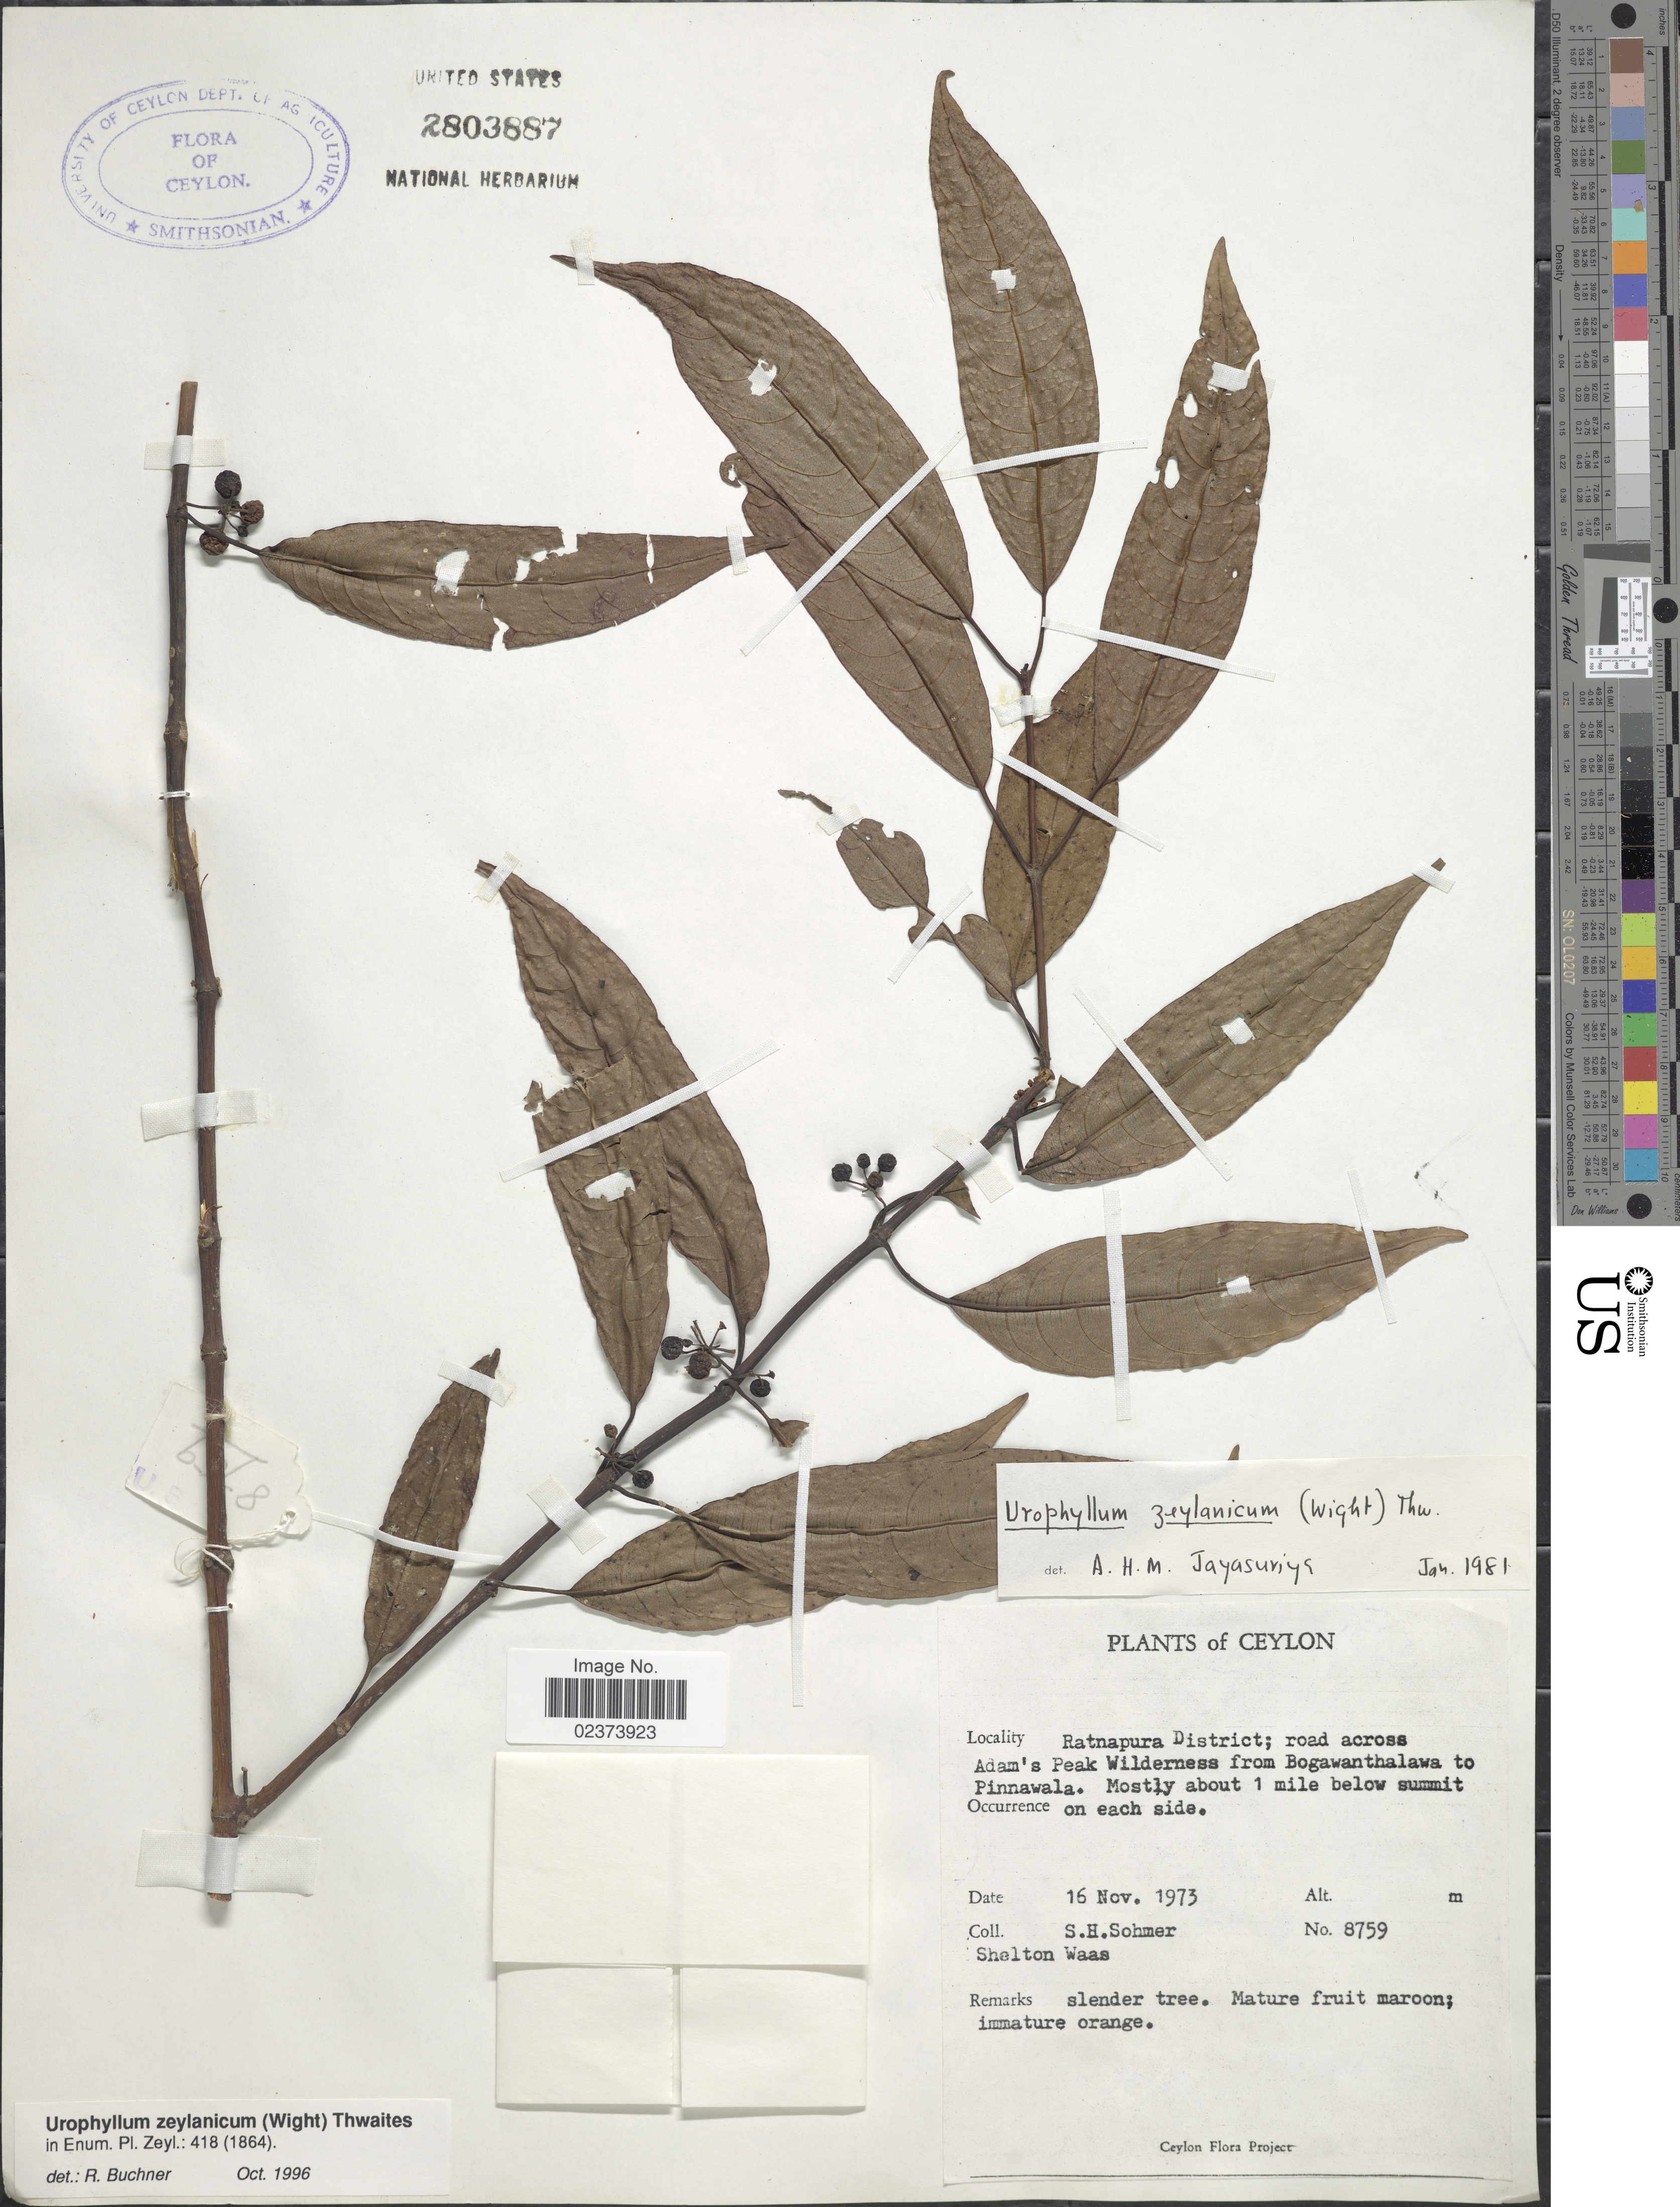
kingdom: Plantae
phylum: Tracheophyta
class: Magnoliopsida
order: Gentianales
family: Rubiaceae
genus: Urophyllum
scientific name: Urophyllum zeylanicum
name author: (Wight) Thwaites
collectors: S. H. Sohmer & S. Waas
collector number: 8759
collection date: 1973-11-16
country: Sri Lanka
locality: Ratnapura District: road across Adam's Wilderness from Bogawanthalawa to Pinnawala, Mostly about 1 mile below summit, Ceylon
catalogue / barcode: US 2803887